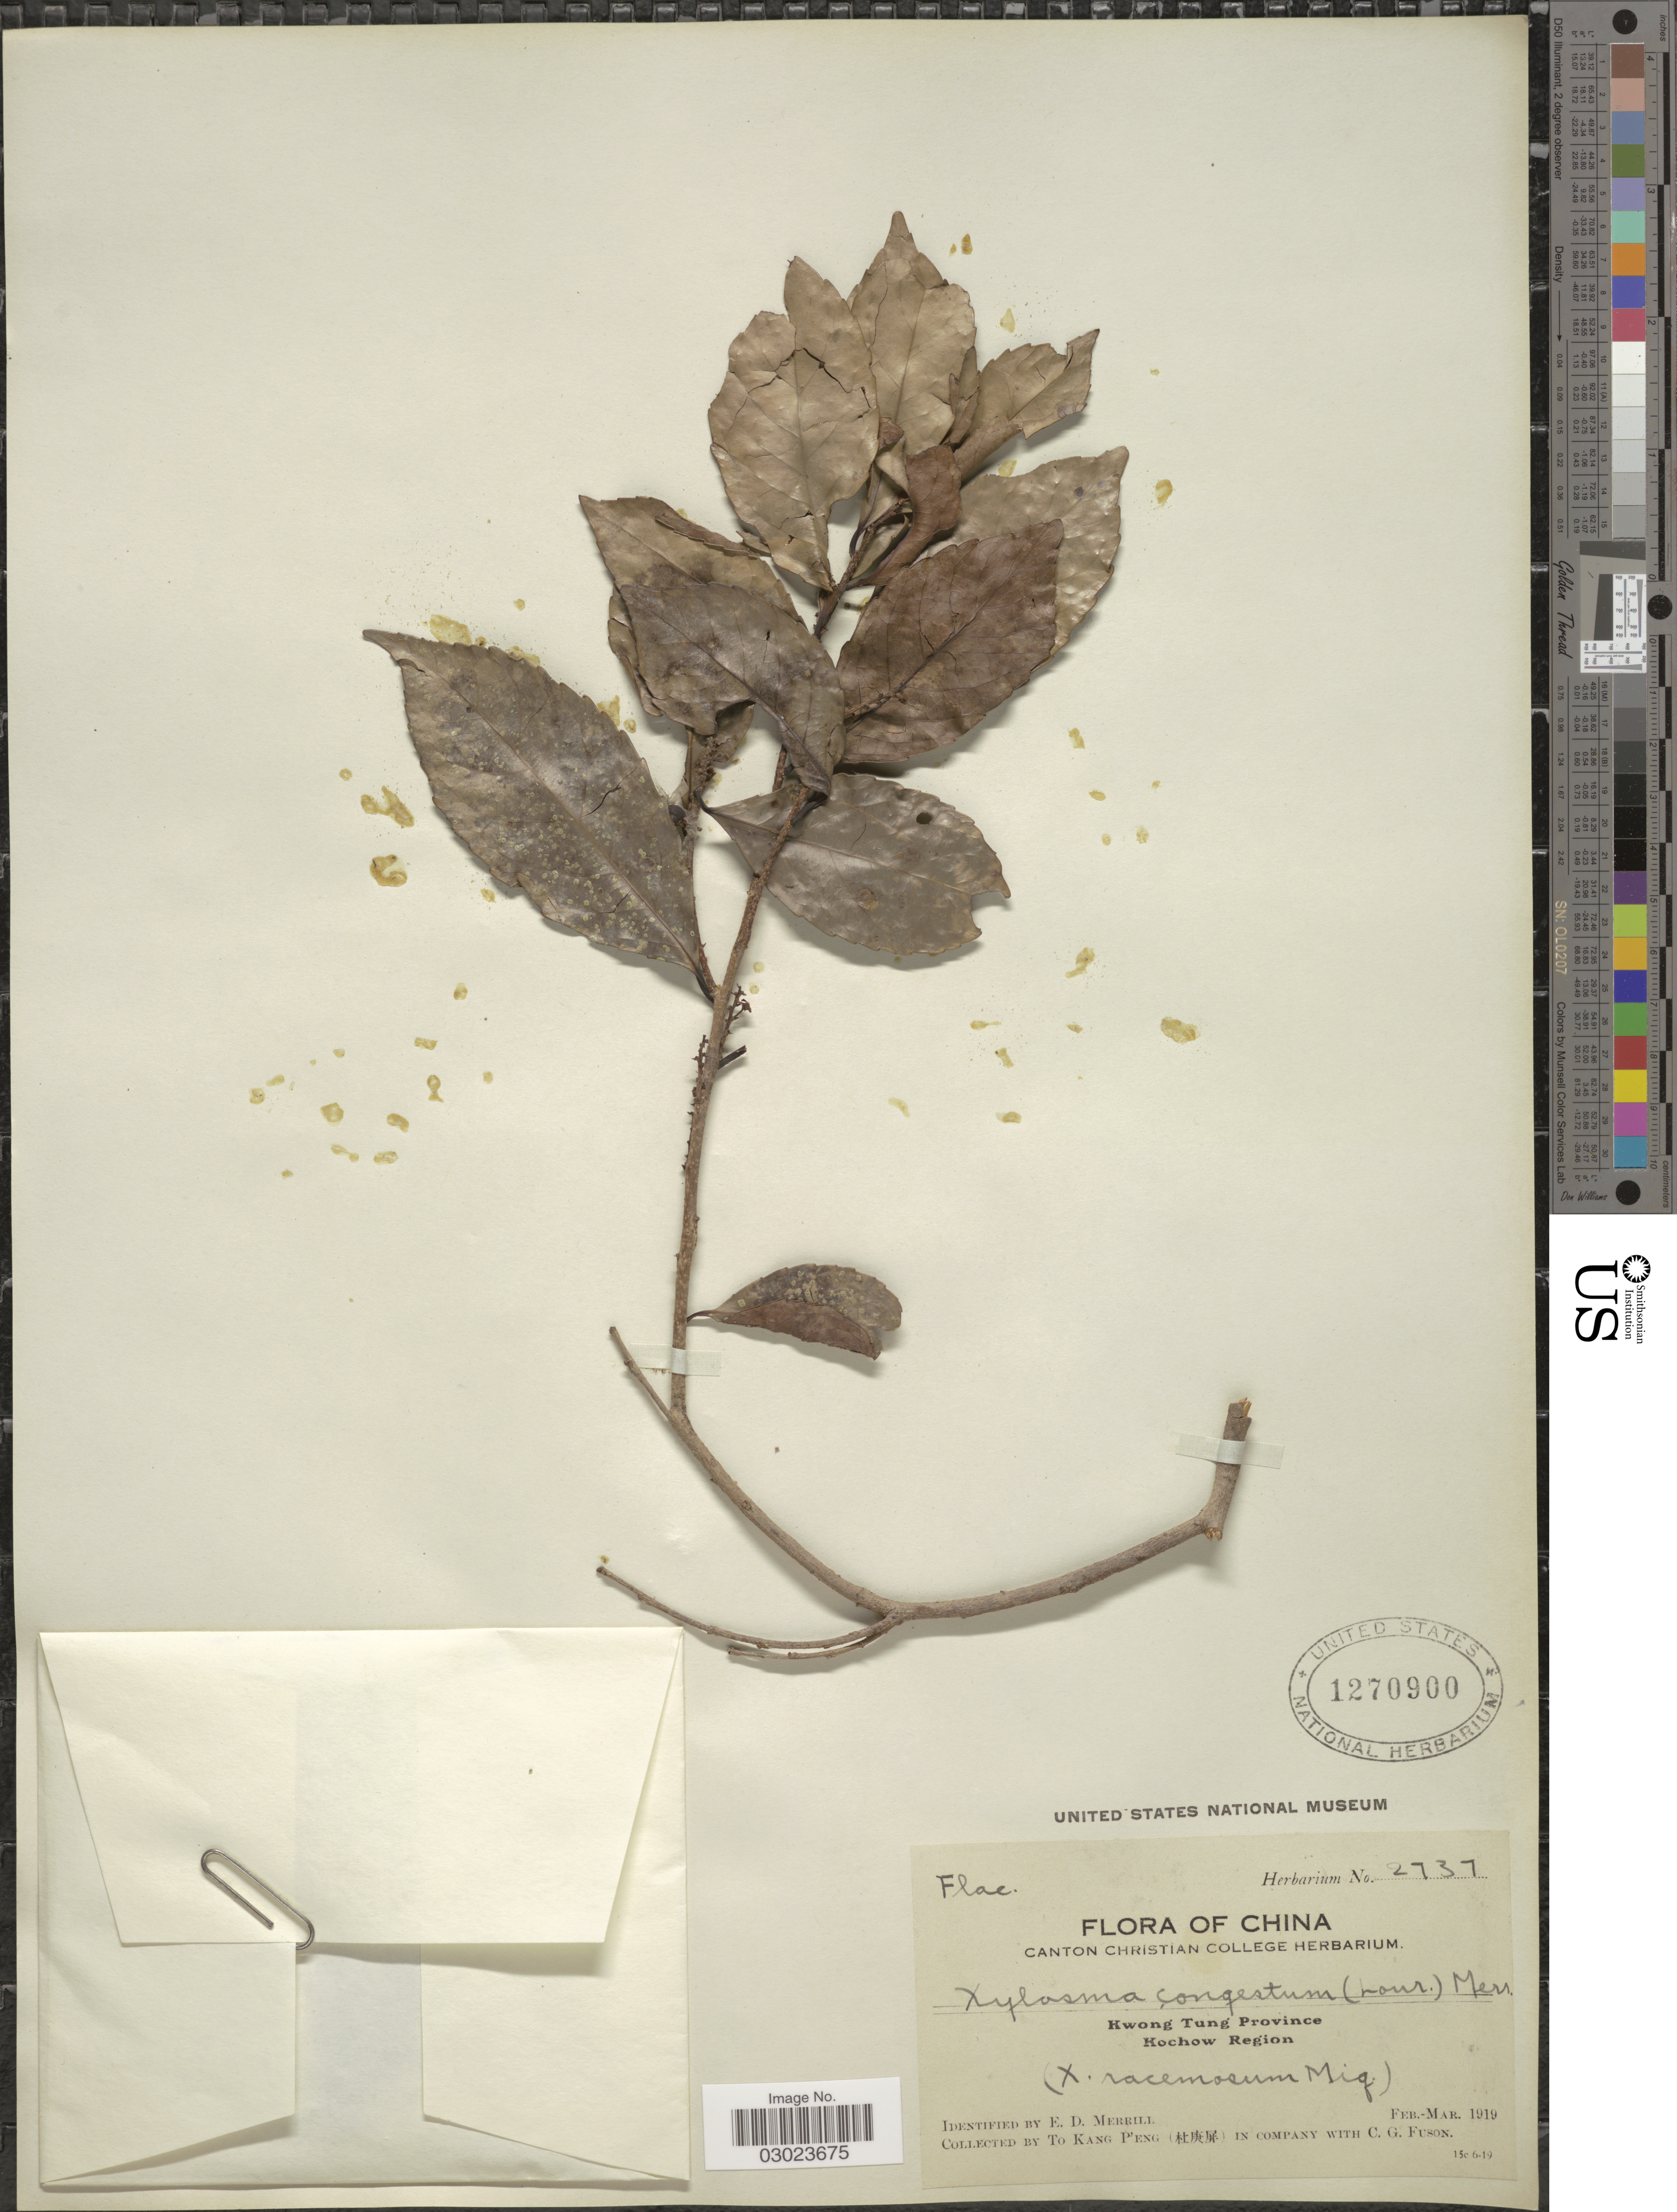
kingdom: Plantae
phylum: Tracheophyta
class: Magnoliopsida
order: Malpighiales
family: Salicaceae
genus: Xylosma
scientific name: Xylosma congesta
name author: (Lour.) Merr.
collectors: To Kang P'eng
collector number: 2737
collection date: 1919-02/1919-03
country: China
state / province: Guangdong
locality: Kwong Tung Province, Kochow Región.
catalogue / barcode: US 1270900